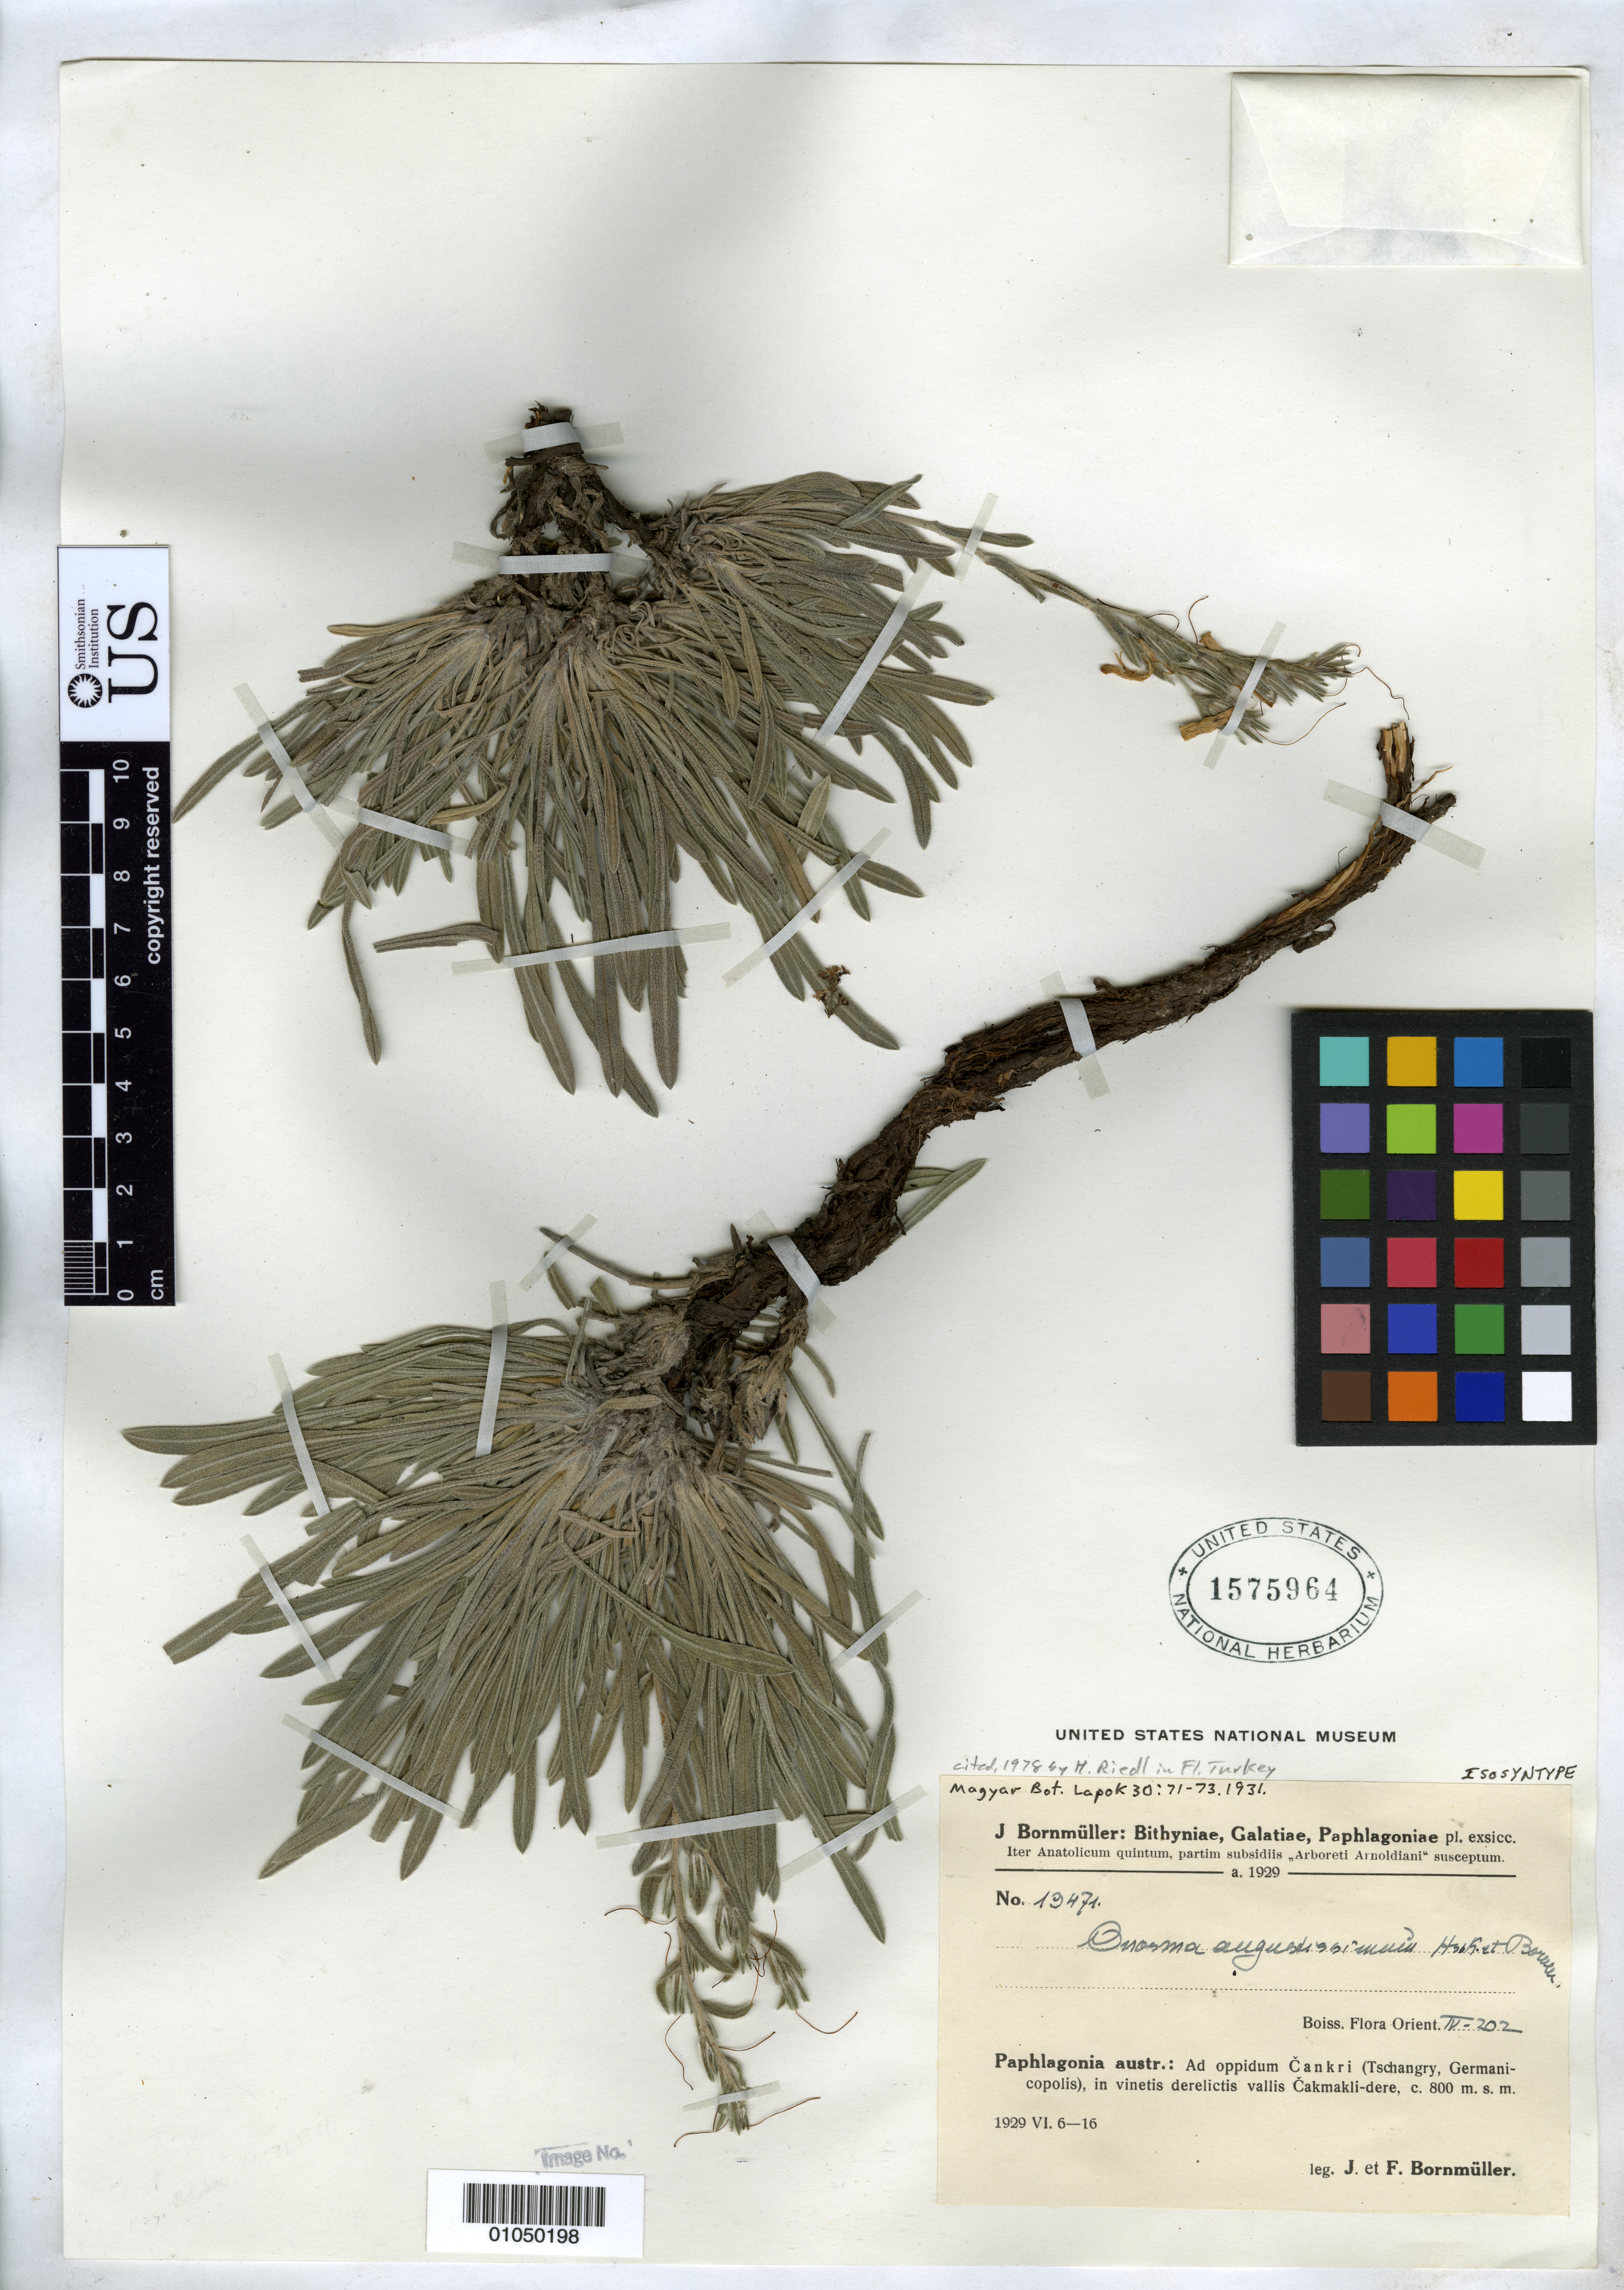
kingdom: Plantae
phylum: Tracheophyta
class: Magnoliopsida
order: Boraginales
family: Boraginaceae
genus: Onosma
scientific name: Onosma angustissimum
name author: Bornm.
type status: Isosyntype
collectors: J. Bornmüller & F. Bornmüller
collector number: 13471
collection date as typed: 06 Jun 1929 to 16 Jun 1929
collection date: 1929-06-06/1929-06-16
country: Turkey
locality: Paphlagonia austr.: Ad oppidum Cankri (Tschangry, Germanicopolis), in vinetis derelictis vallis Cakmakli-dere).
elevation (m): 800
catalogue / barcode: US 1575964